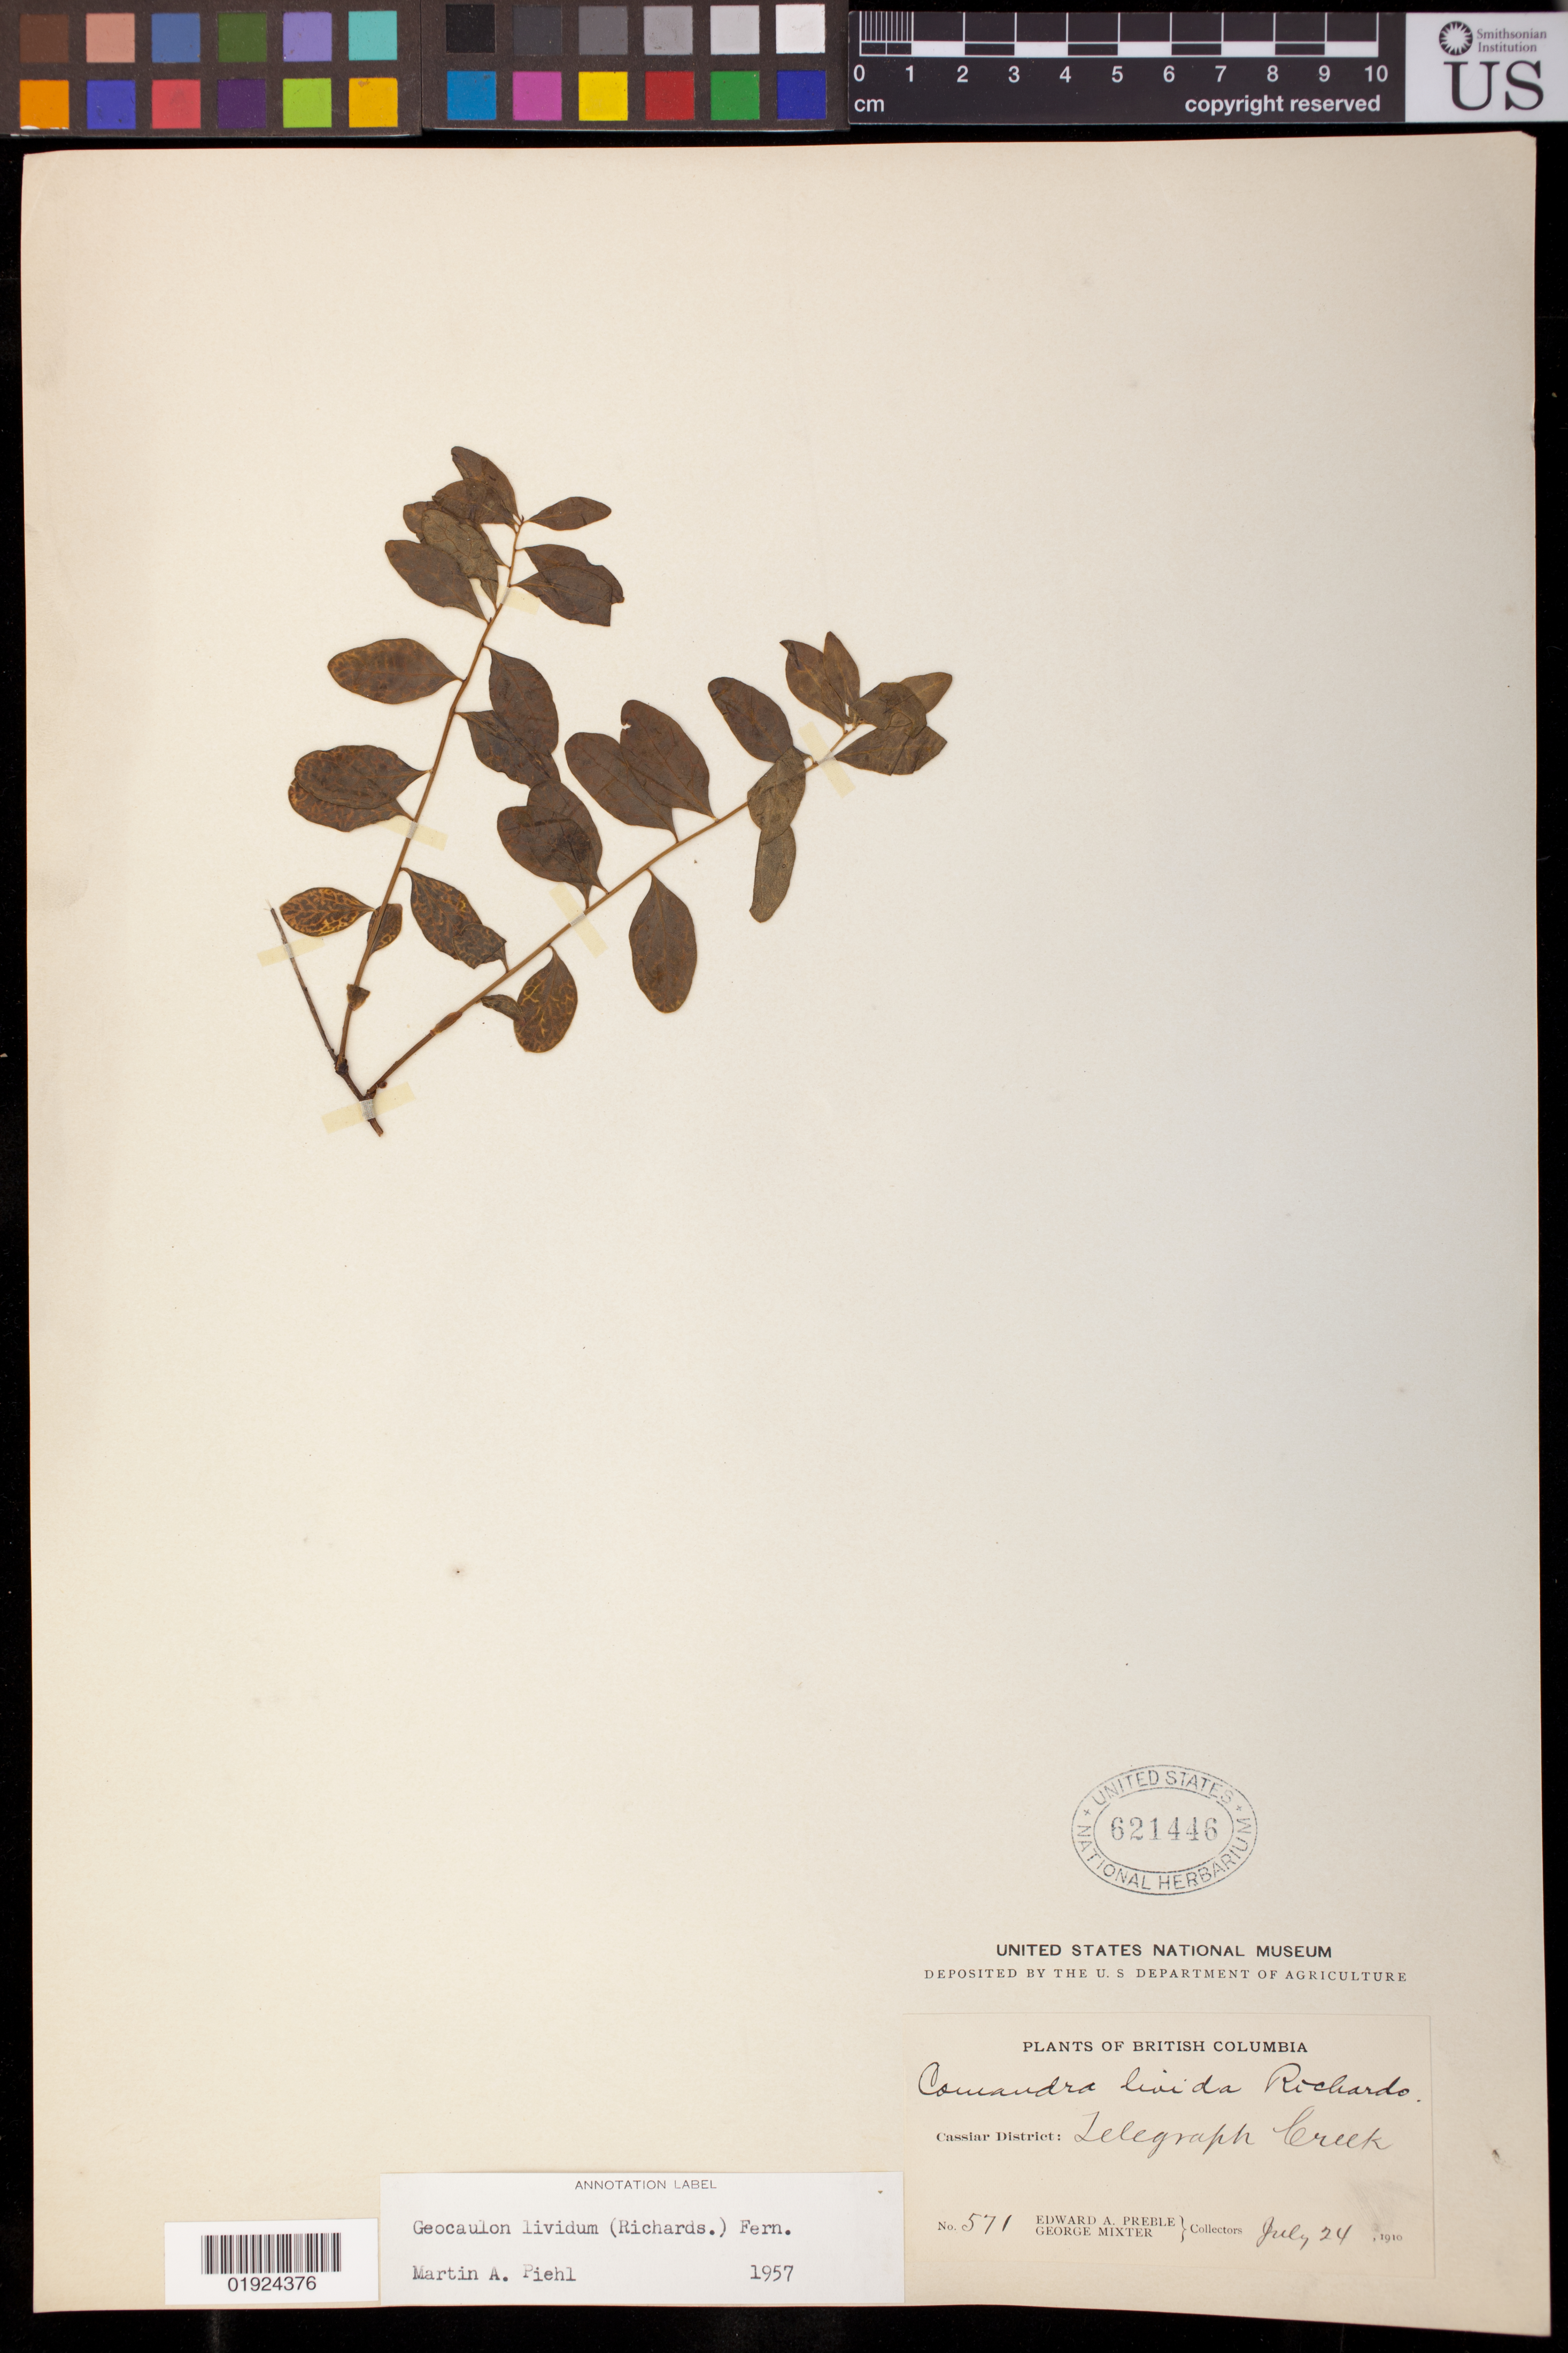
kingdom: Plantae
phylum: Tracheophyta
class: Magnoliopsida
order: Santalales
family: Comandraceae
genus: Geocaulon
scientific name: Geocaulon lividum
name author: (Richardson) Fernald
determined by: Piehl, M. A.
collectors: E. Preble & G. Mixter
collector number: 571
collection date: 1910-07-24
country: Canada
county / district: Regional District of Kitimat-Stikine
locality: Cassiar District: Telegraph Creek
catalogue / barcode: US 621446